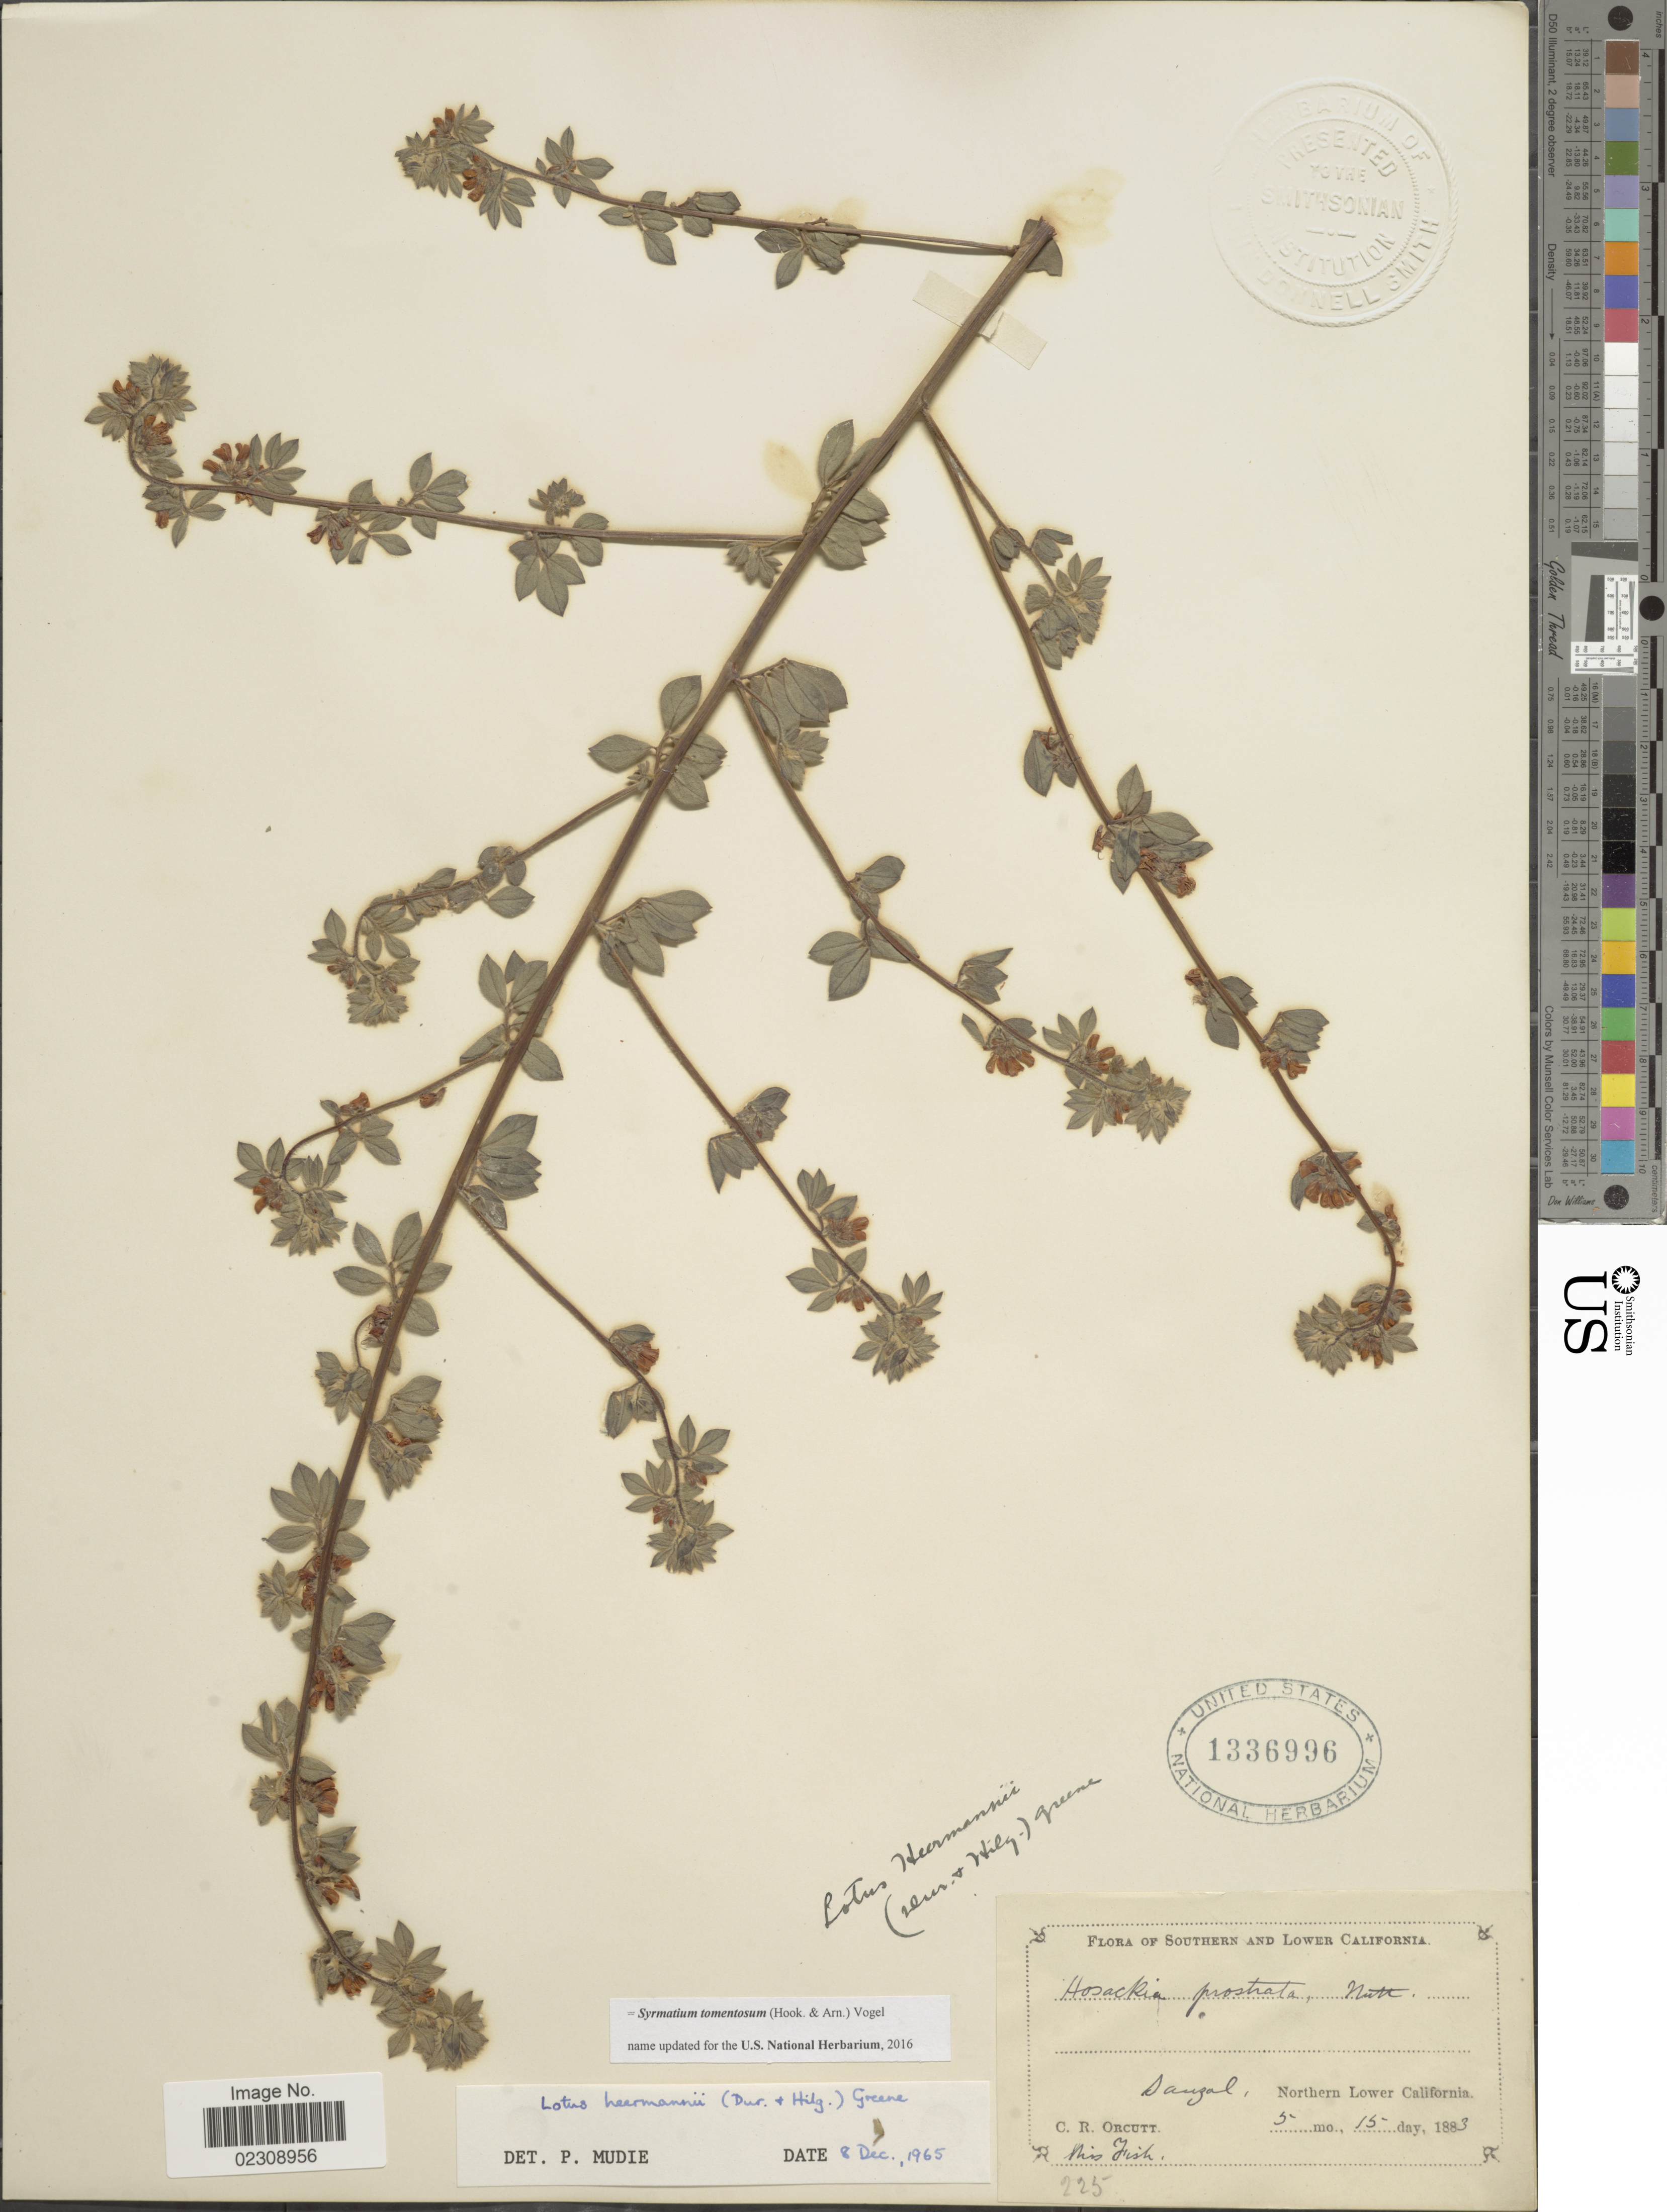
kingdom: Plantae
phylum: Tracheophyta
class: Magnoliopsida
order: Fabales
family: Fabaceae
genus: Syrmatium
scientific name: Syrmatium tomentosum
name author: (Hook. & Arn.) Vogel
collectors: C. R. Orcutt & Fish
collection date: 1883-05-15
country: Mexico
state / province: Baja California Norte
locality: Southern and Lower California. Sanzal, Northern Lower California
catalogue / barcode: US 1336996